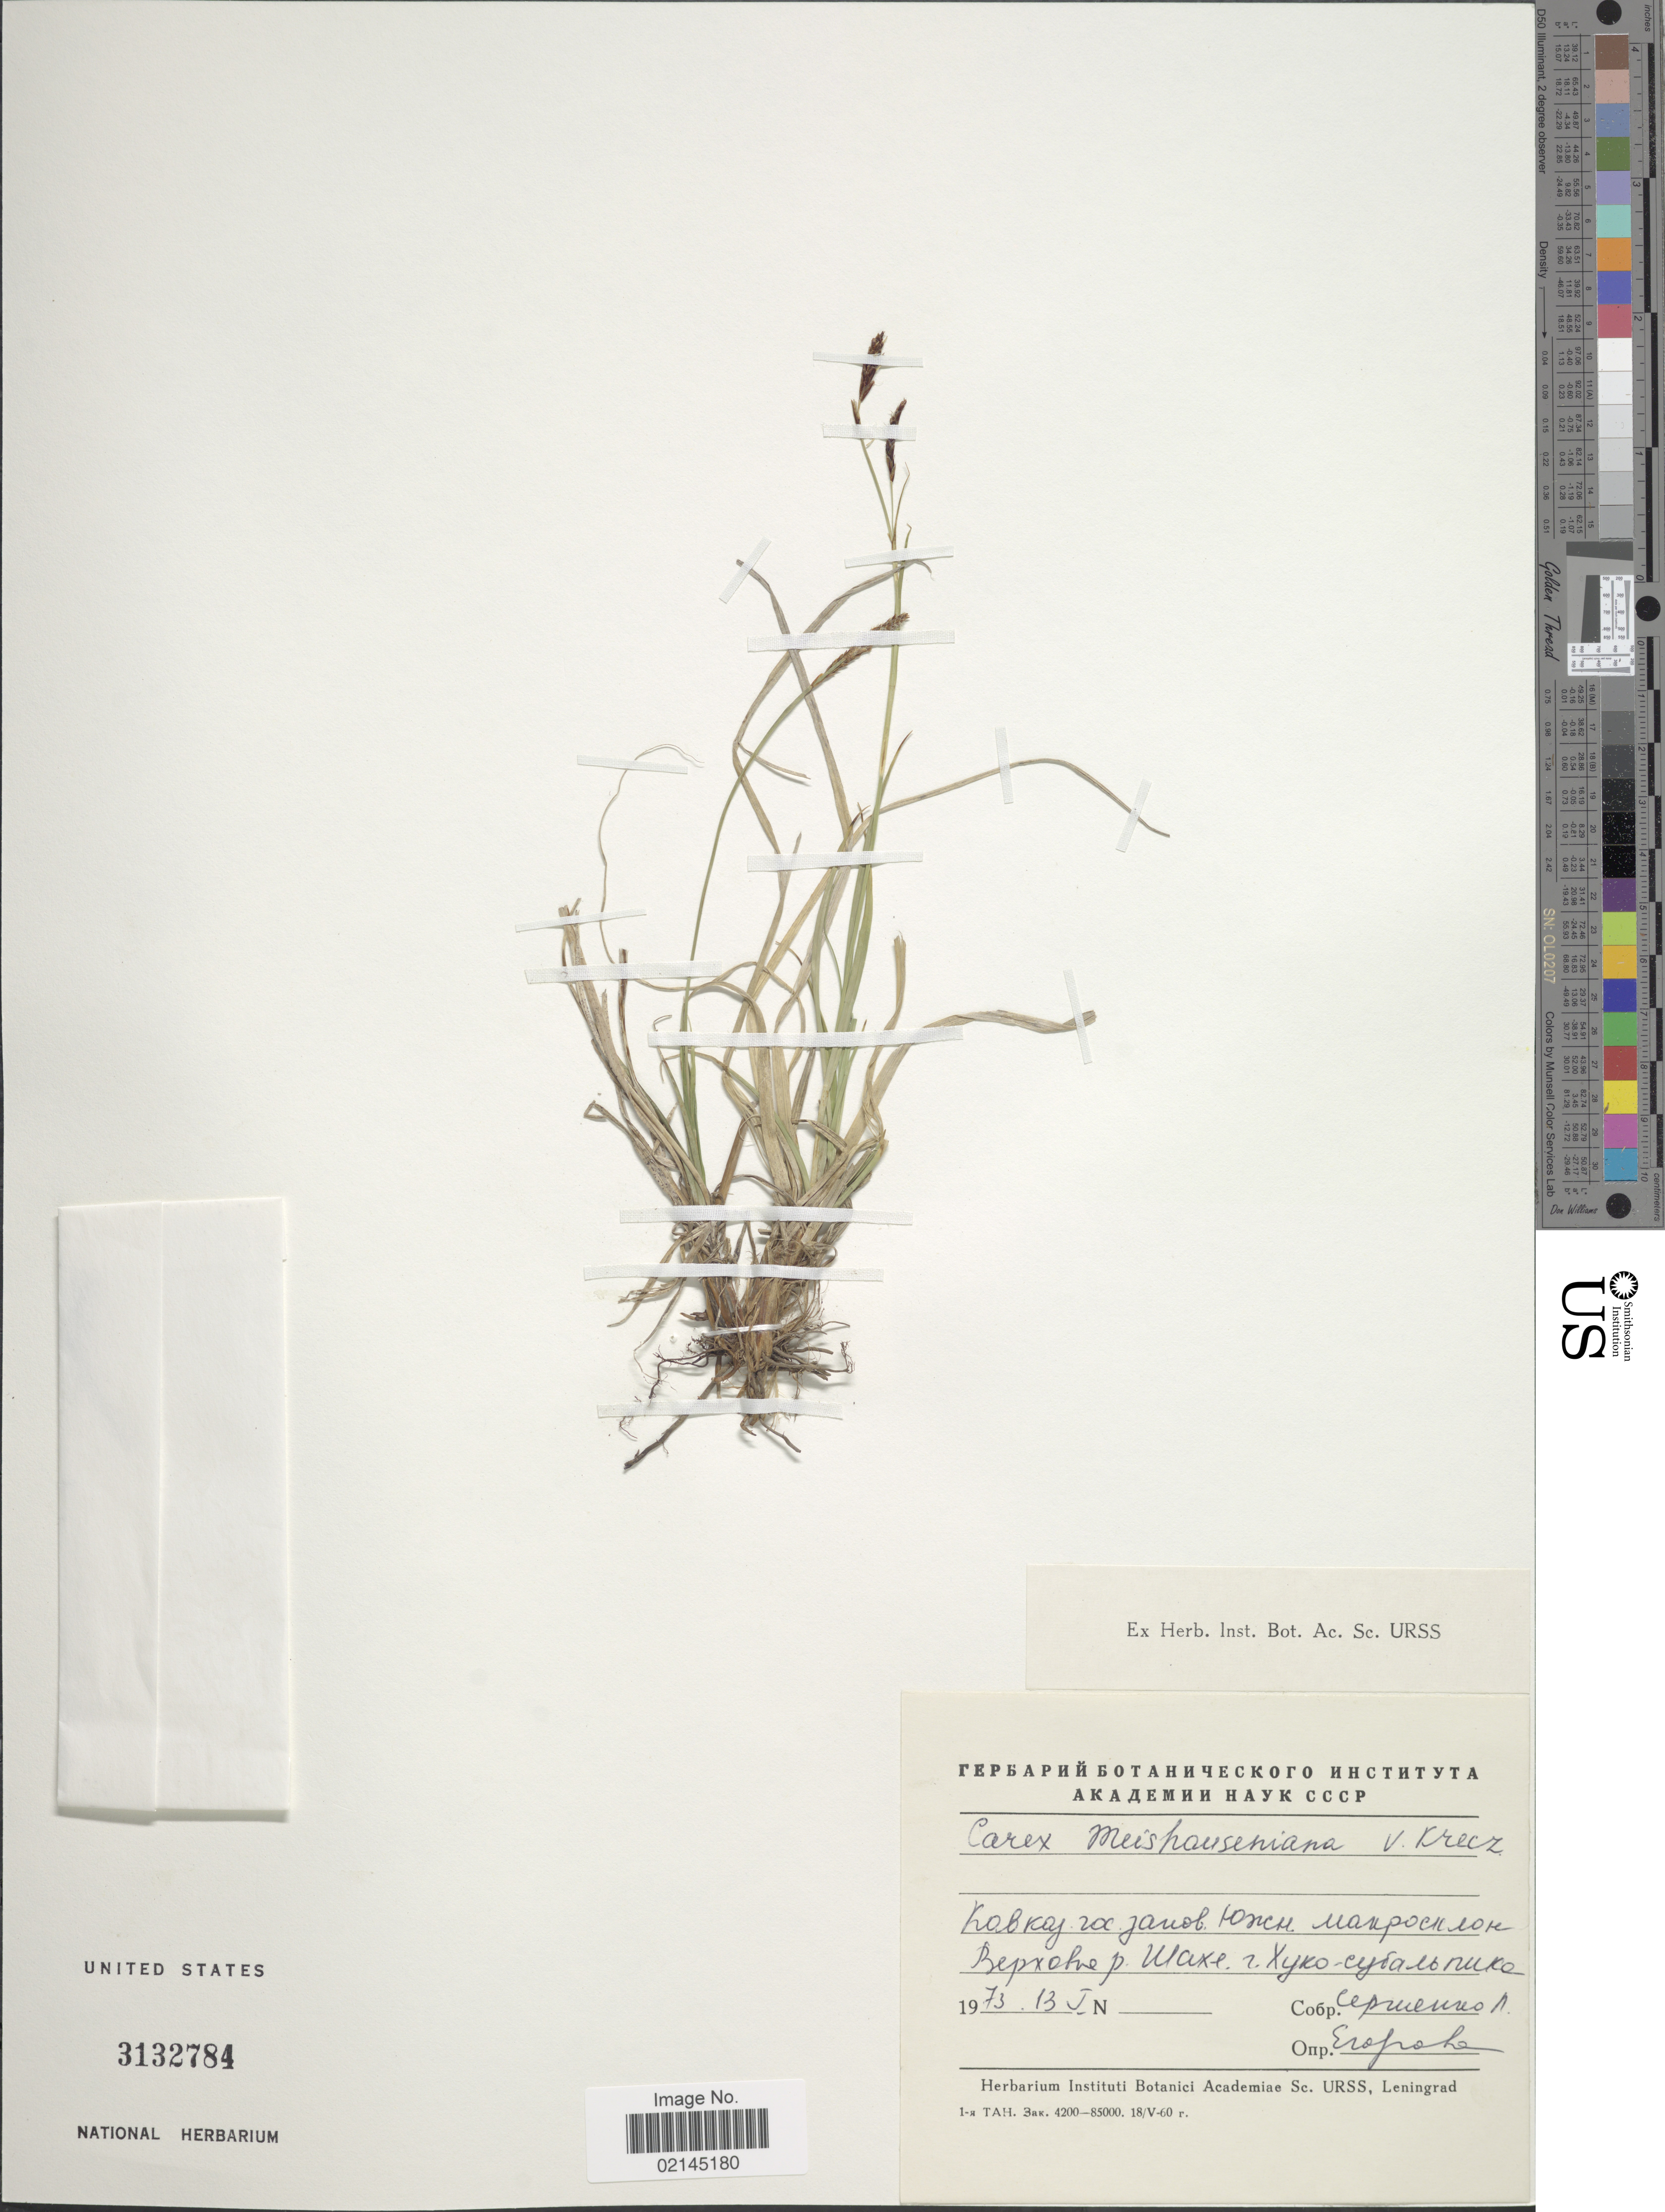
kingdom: Plantae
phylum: Tracheophyta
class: Liliopsida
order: Poales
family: Cyperaceae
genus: Carex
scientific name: Carex tristis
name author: M. Bieb.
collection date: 1973-05-13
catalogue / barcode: US 3132784